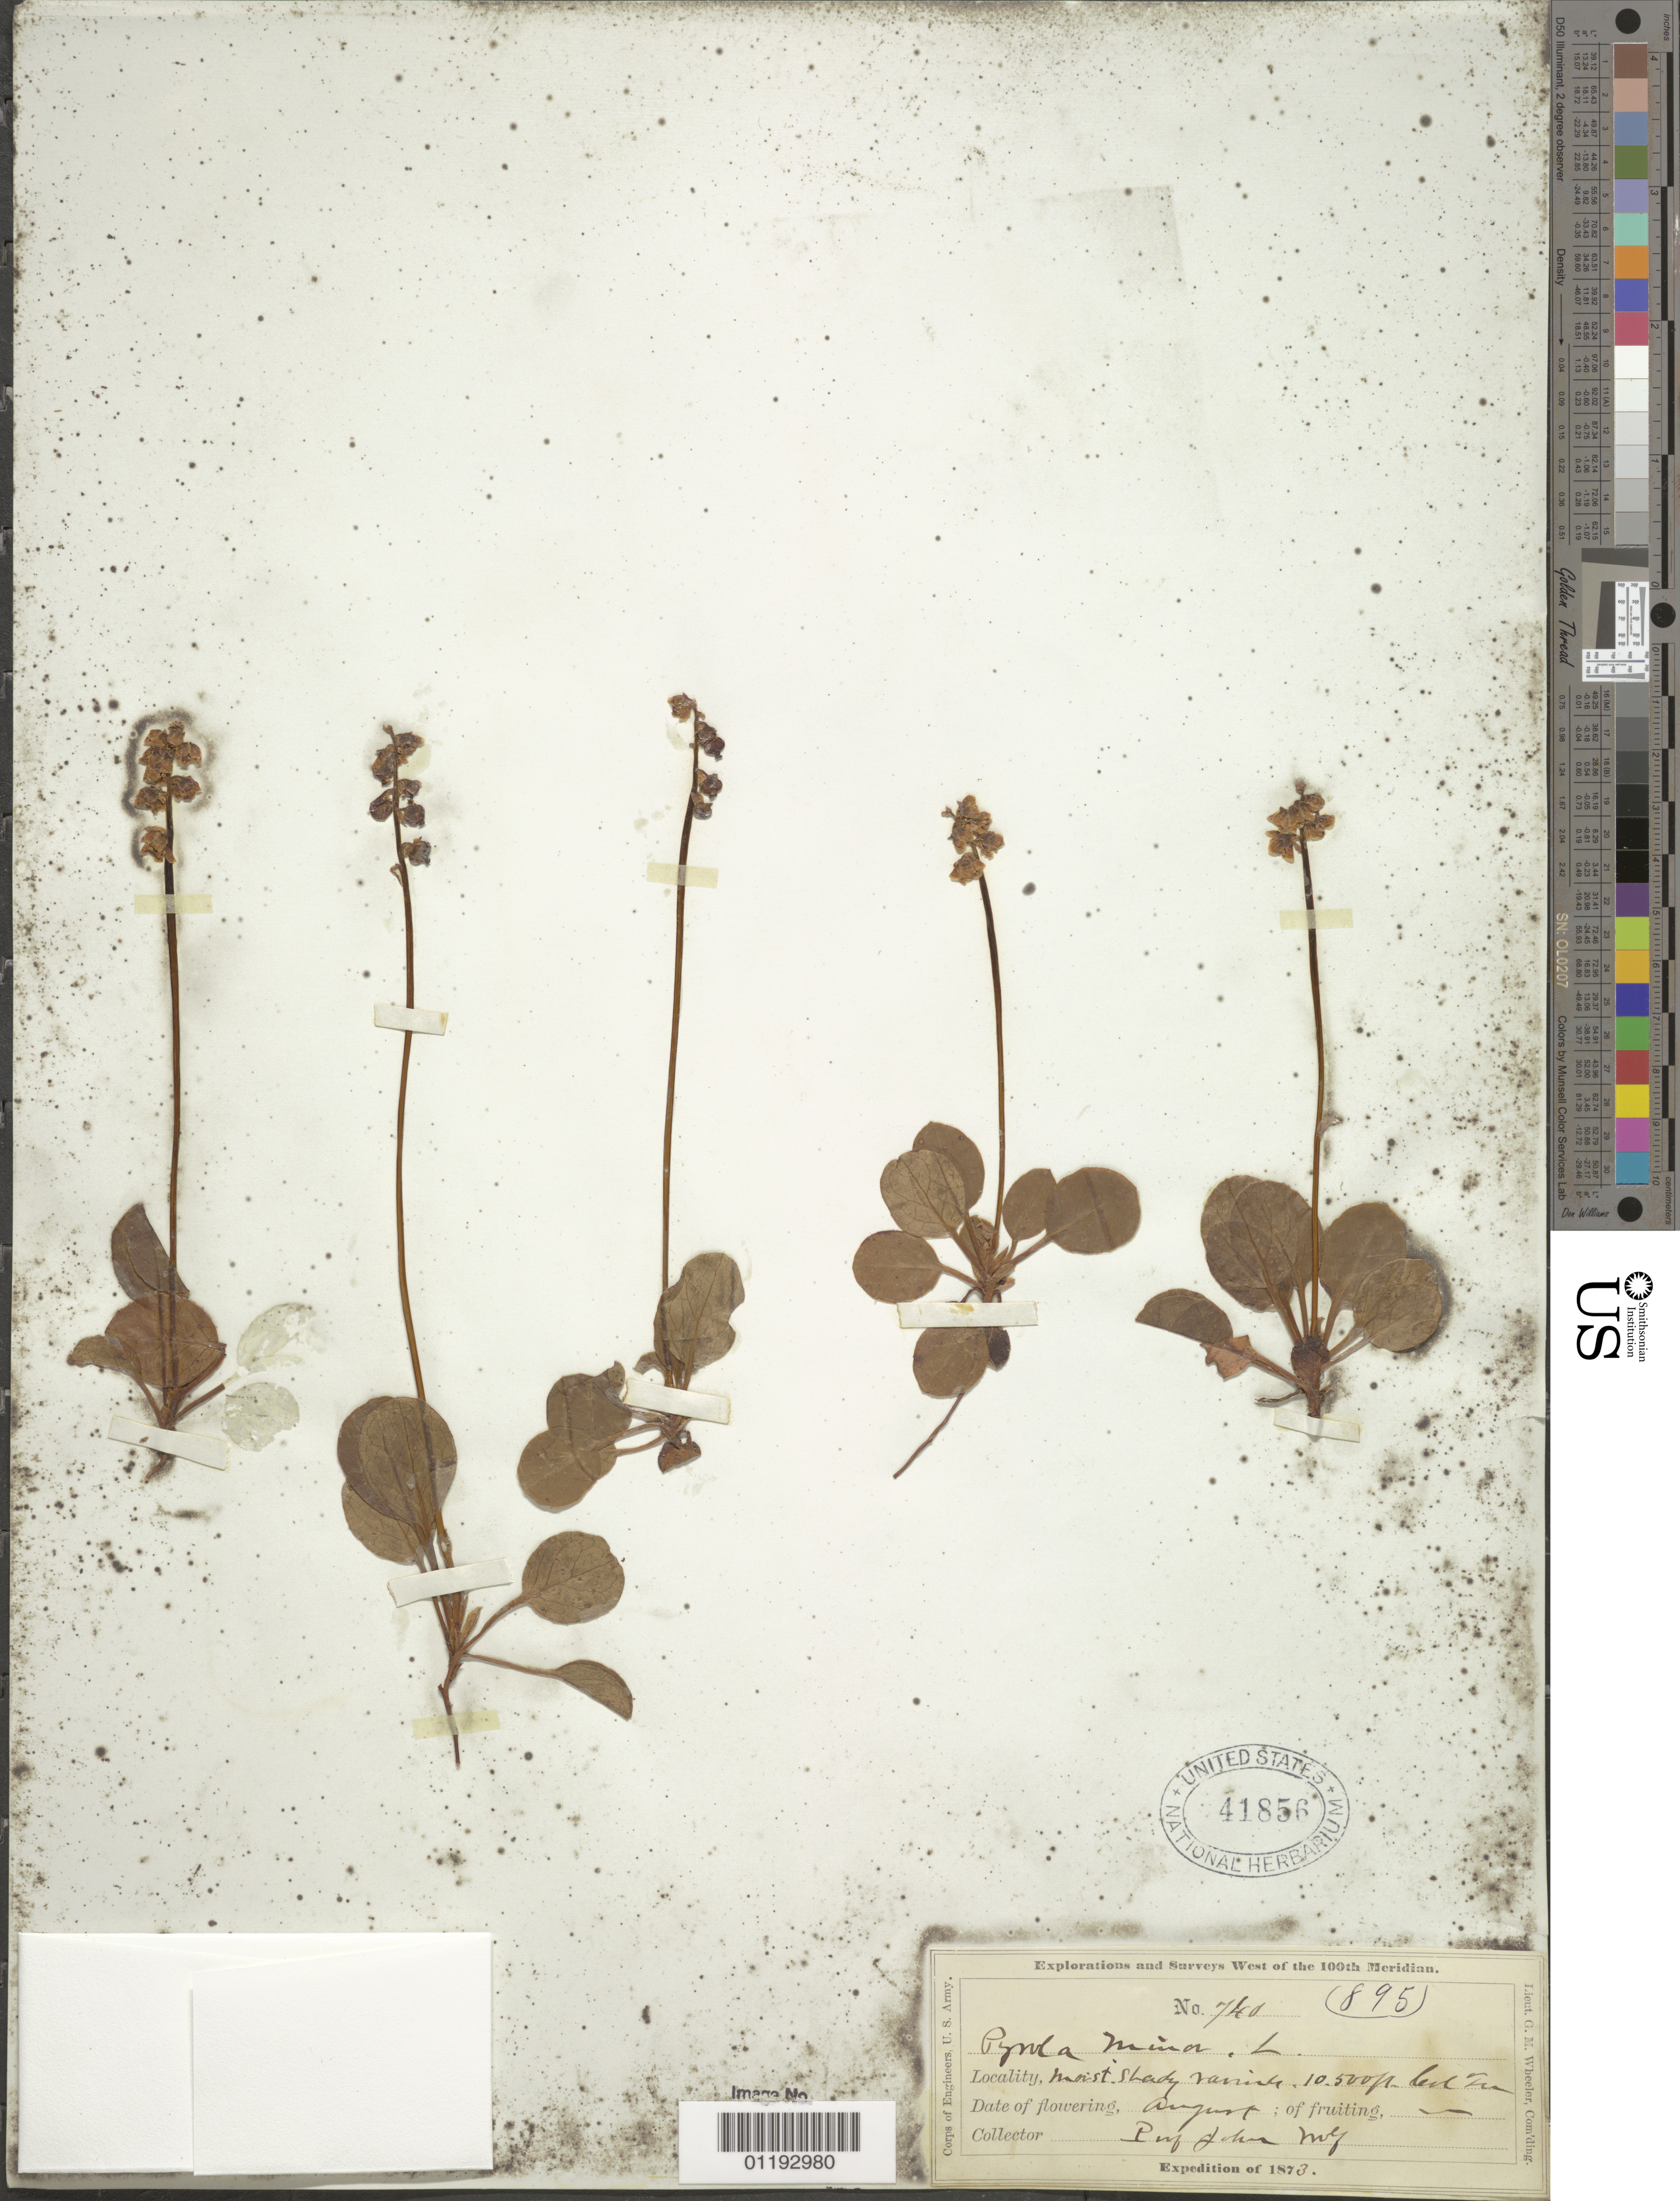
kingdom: Plantae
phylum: Tracheophyta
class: Magnoliopsida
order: Ericales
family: Ericaceae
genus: Pyrola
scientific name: Pyrola minor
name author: L.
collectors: J. Wolf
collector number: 740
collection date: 1873-08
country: United States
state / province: Colorado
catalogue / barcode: US 41856